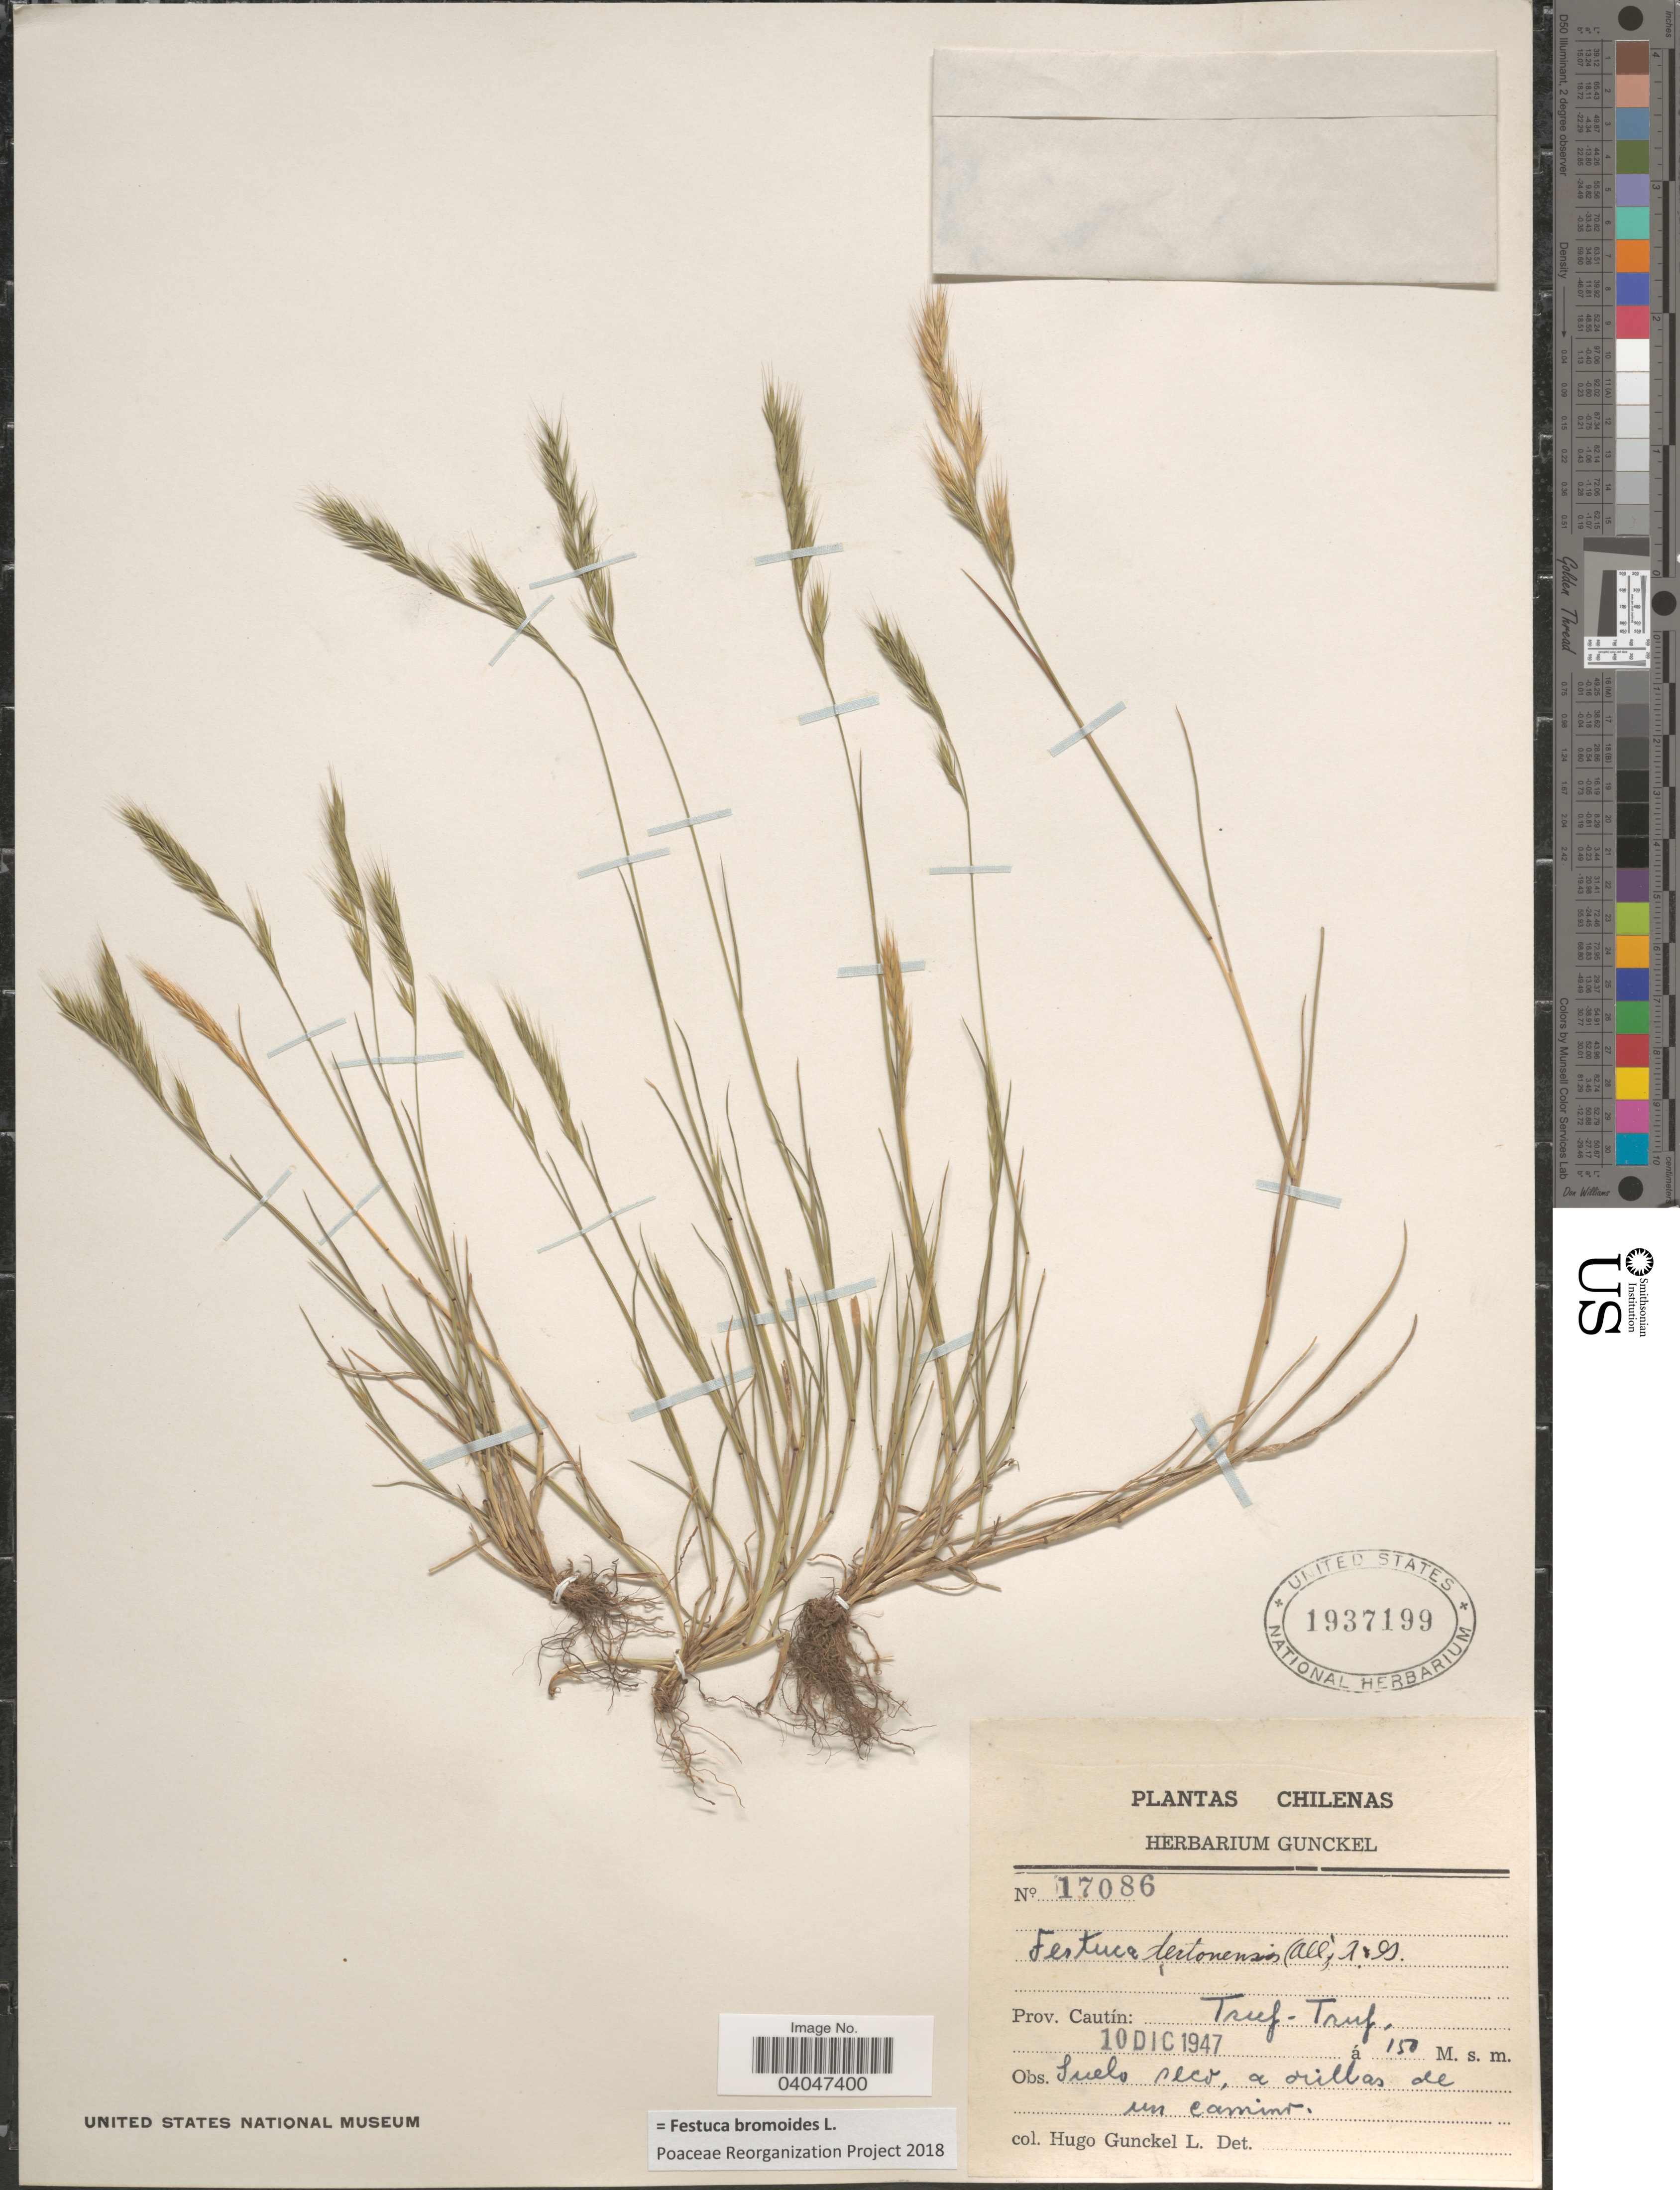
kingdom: Plantae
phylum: Tracheophyta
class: Liliopsida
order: Poales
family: Poaceae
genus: Festuca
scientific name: Festuca bromoides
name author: L.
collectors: H. Gunckel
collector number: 17086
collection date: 1947-12-10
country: Chile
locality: Prov. Cautín: Truf-Truf.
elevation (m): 150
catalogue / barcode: US 1937199